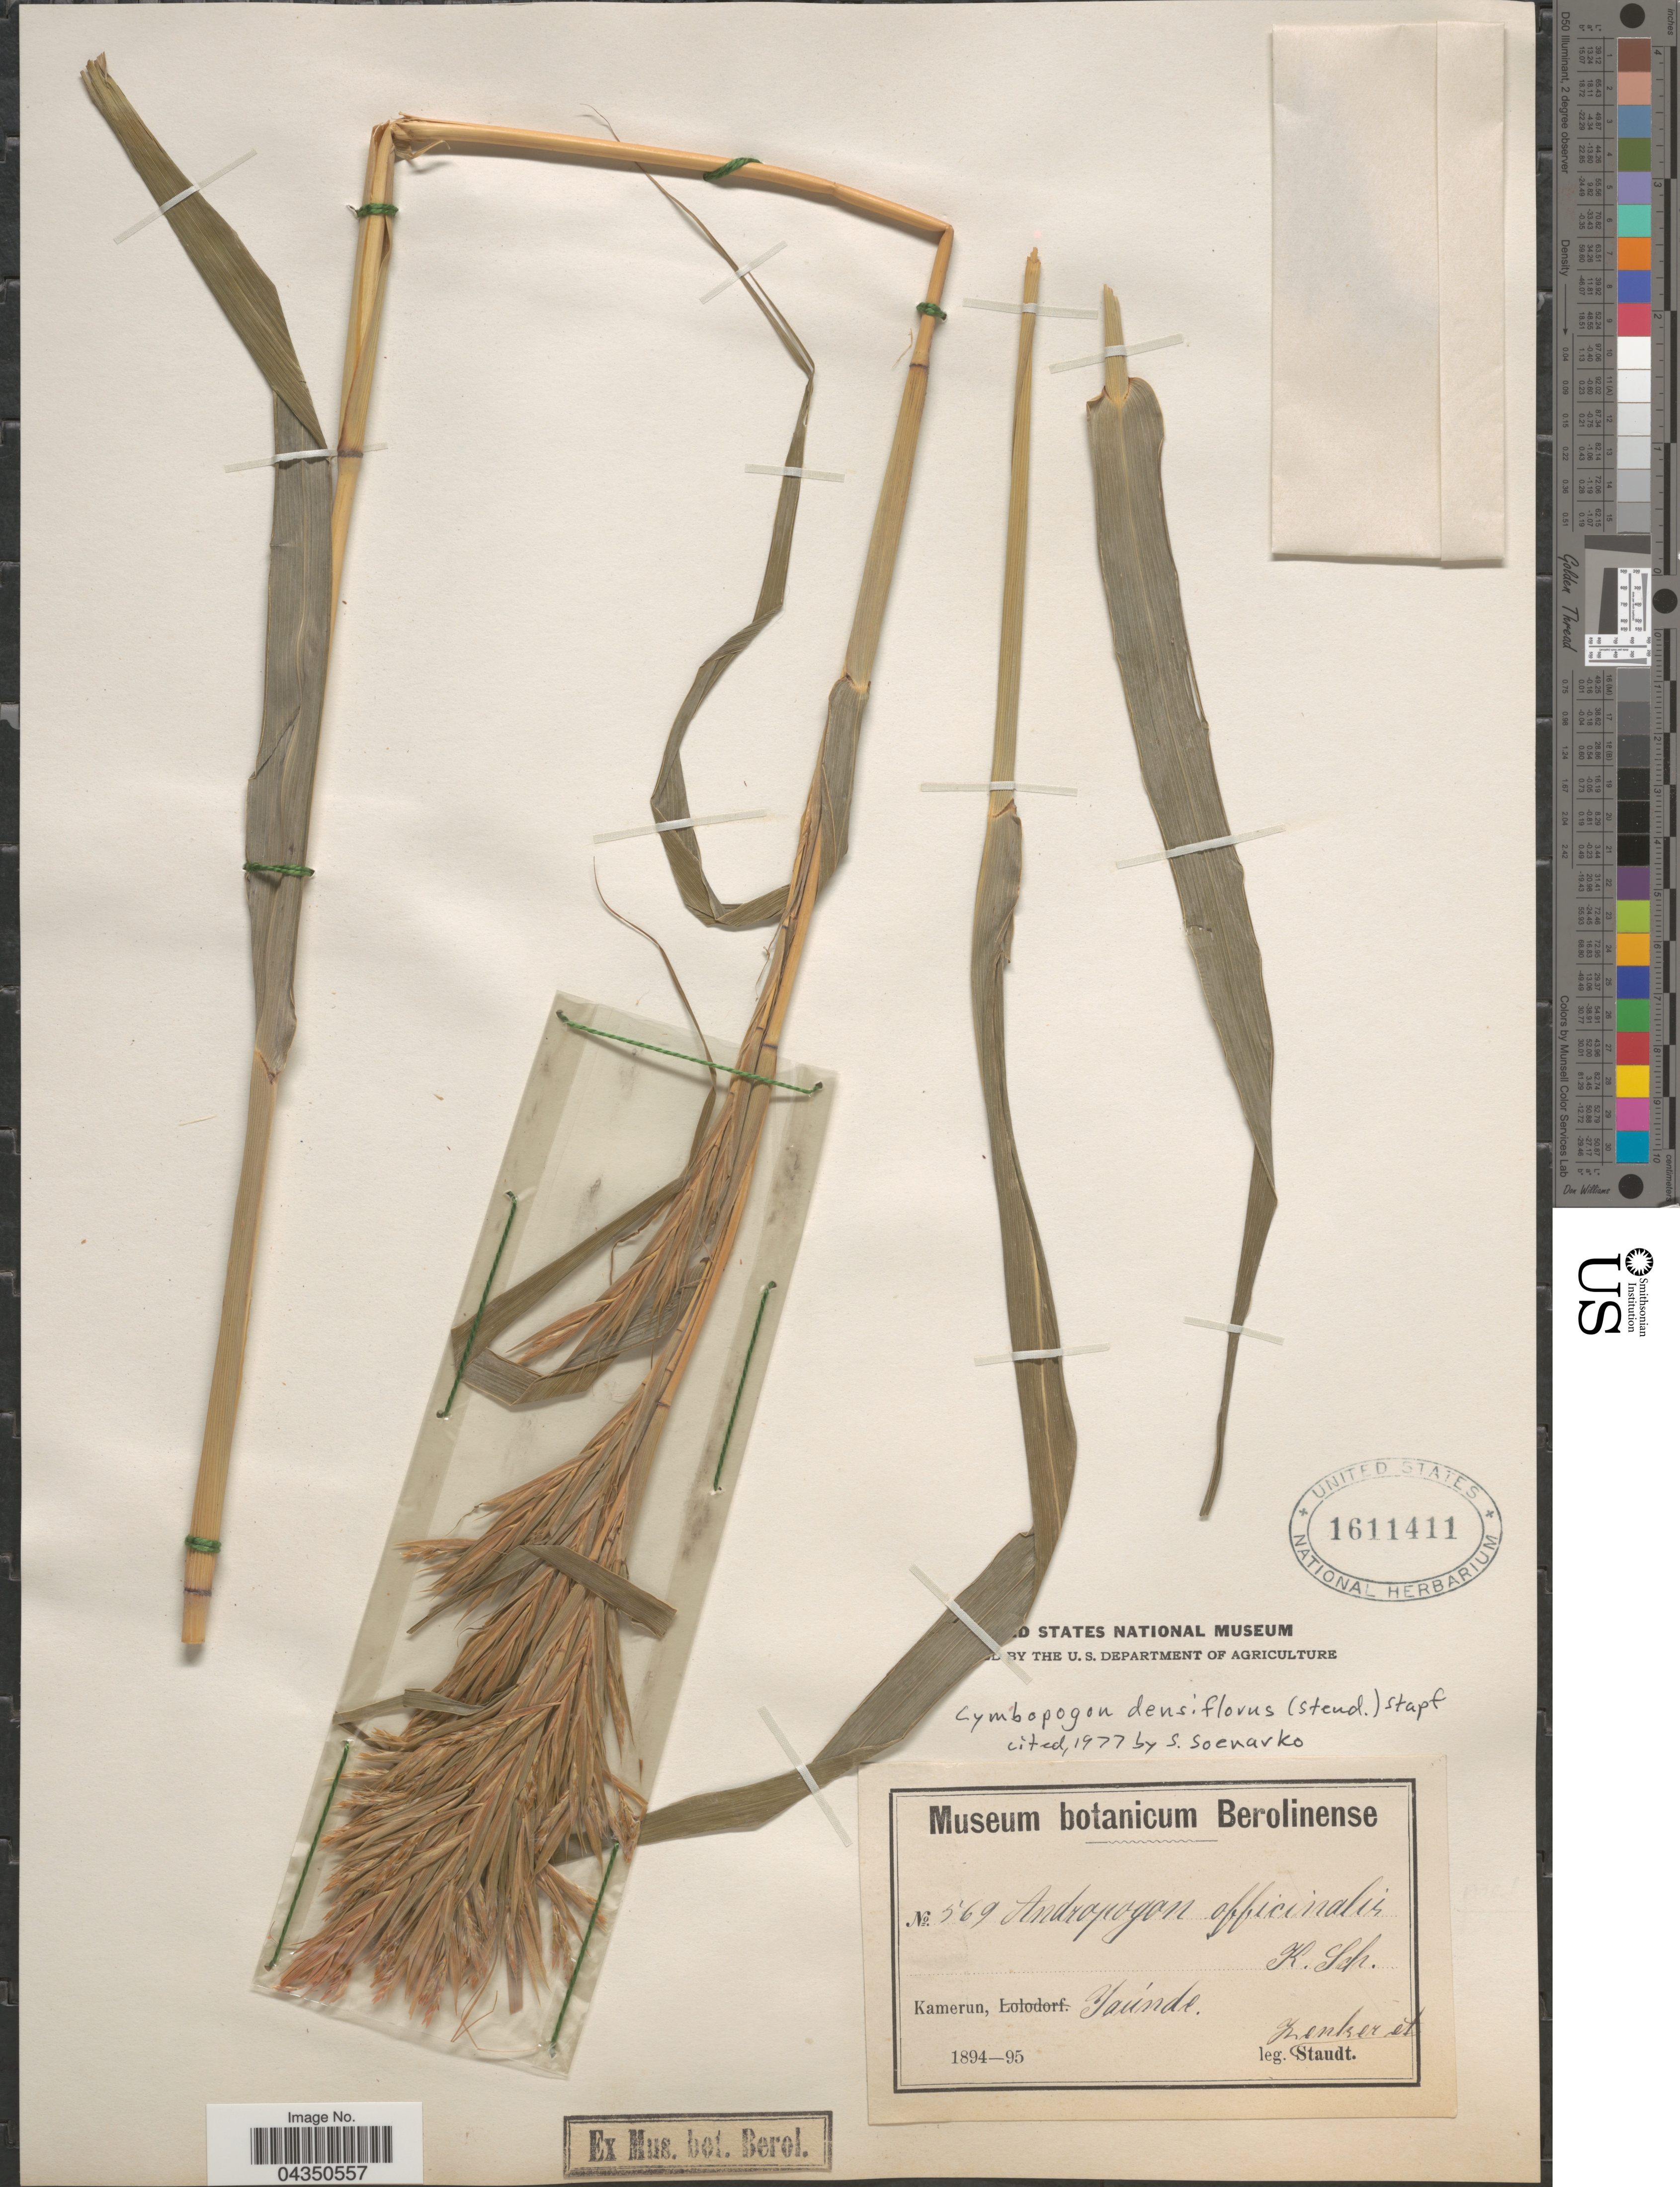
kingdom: Plantae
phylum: Tracheophyta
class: Liliopsida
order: Poales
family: Poaceae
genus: Cymbopogon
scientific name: Cymbopogon densiflorus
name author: Stapf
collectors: Zenker, -- & -. Staudt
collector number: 569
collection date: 1894/1895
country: Cameroon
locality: Kamerun, Yaúnde.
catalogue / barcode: US 1611411